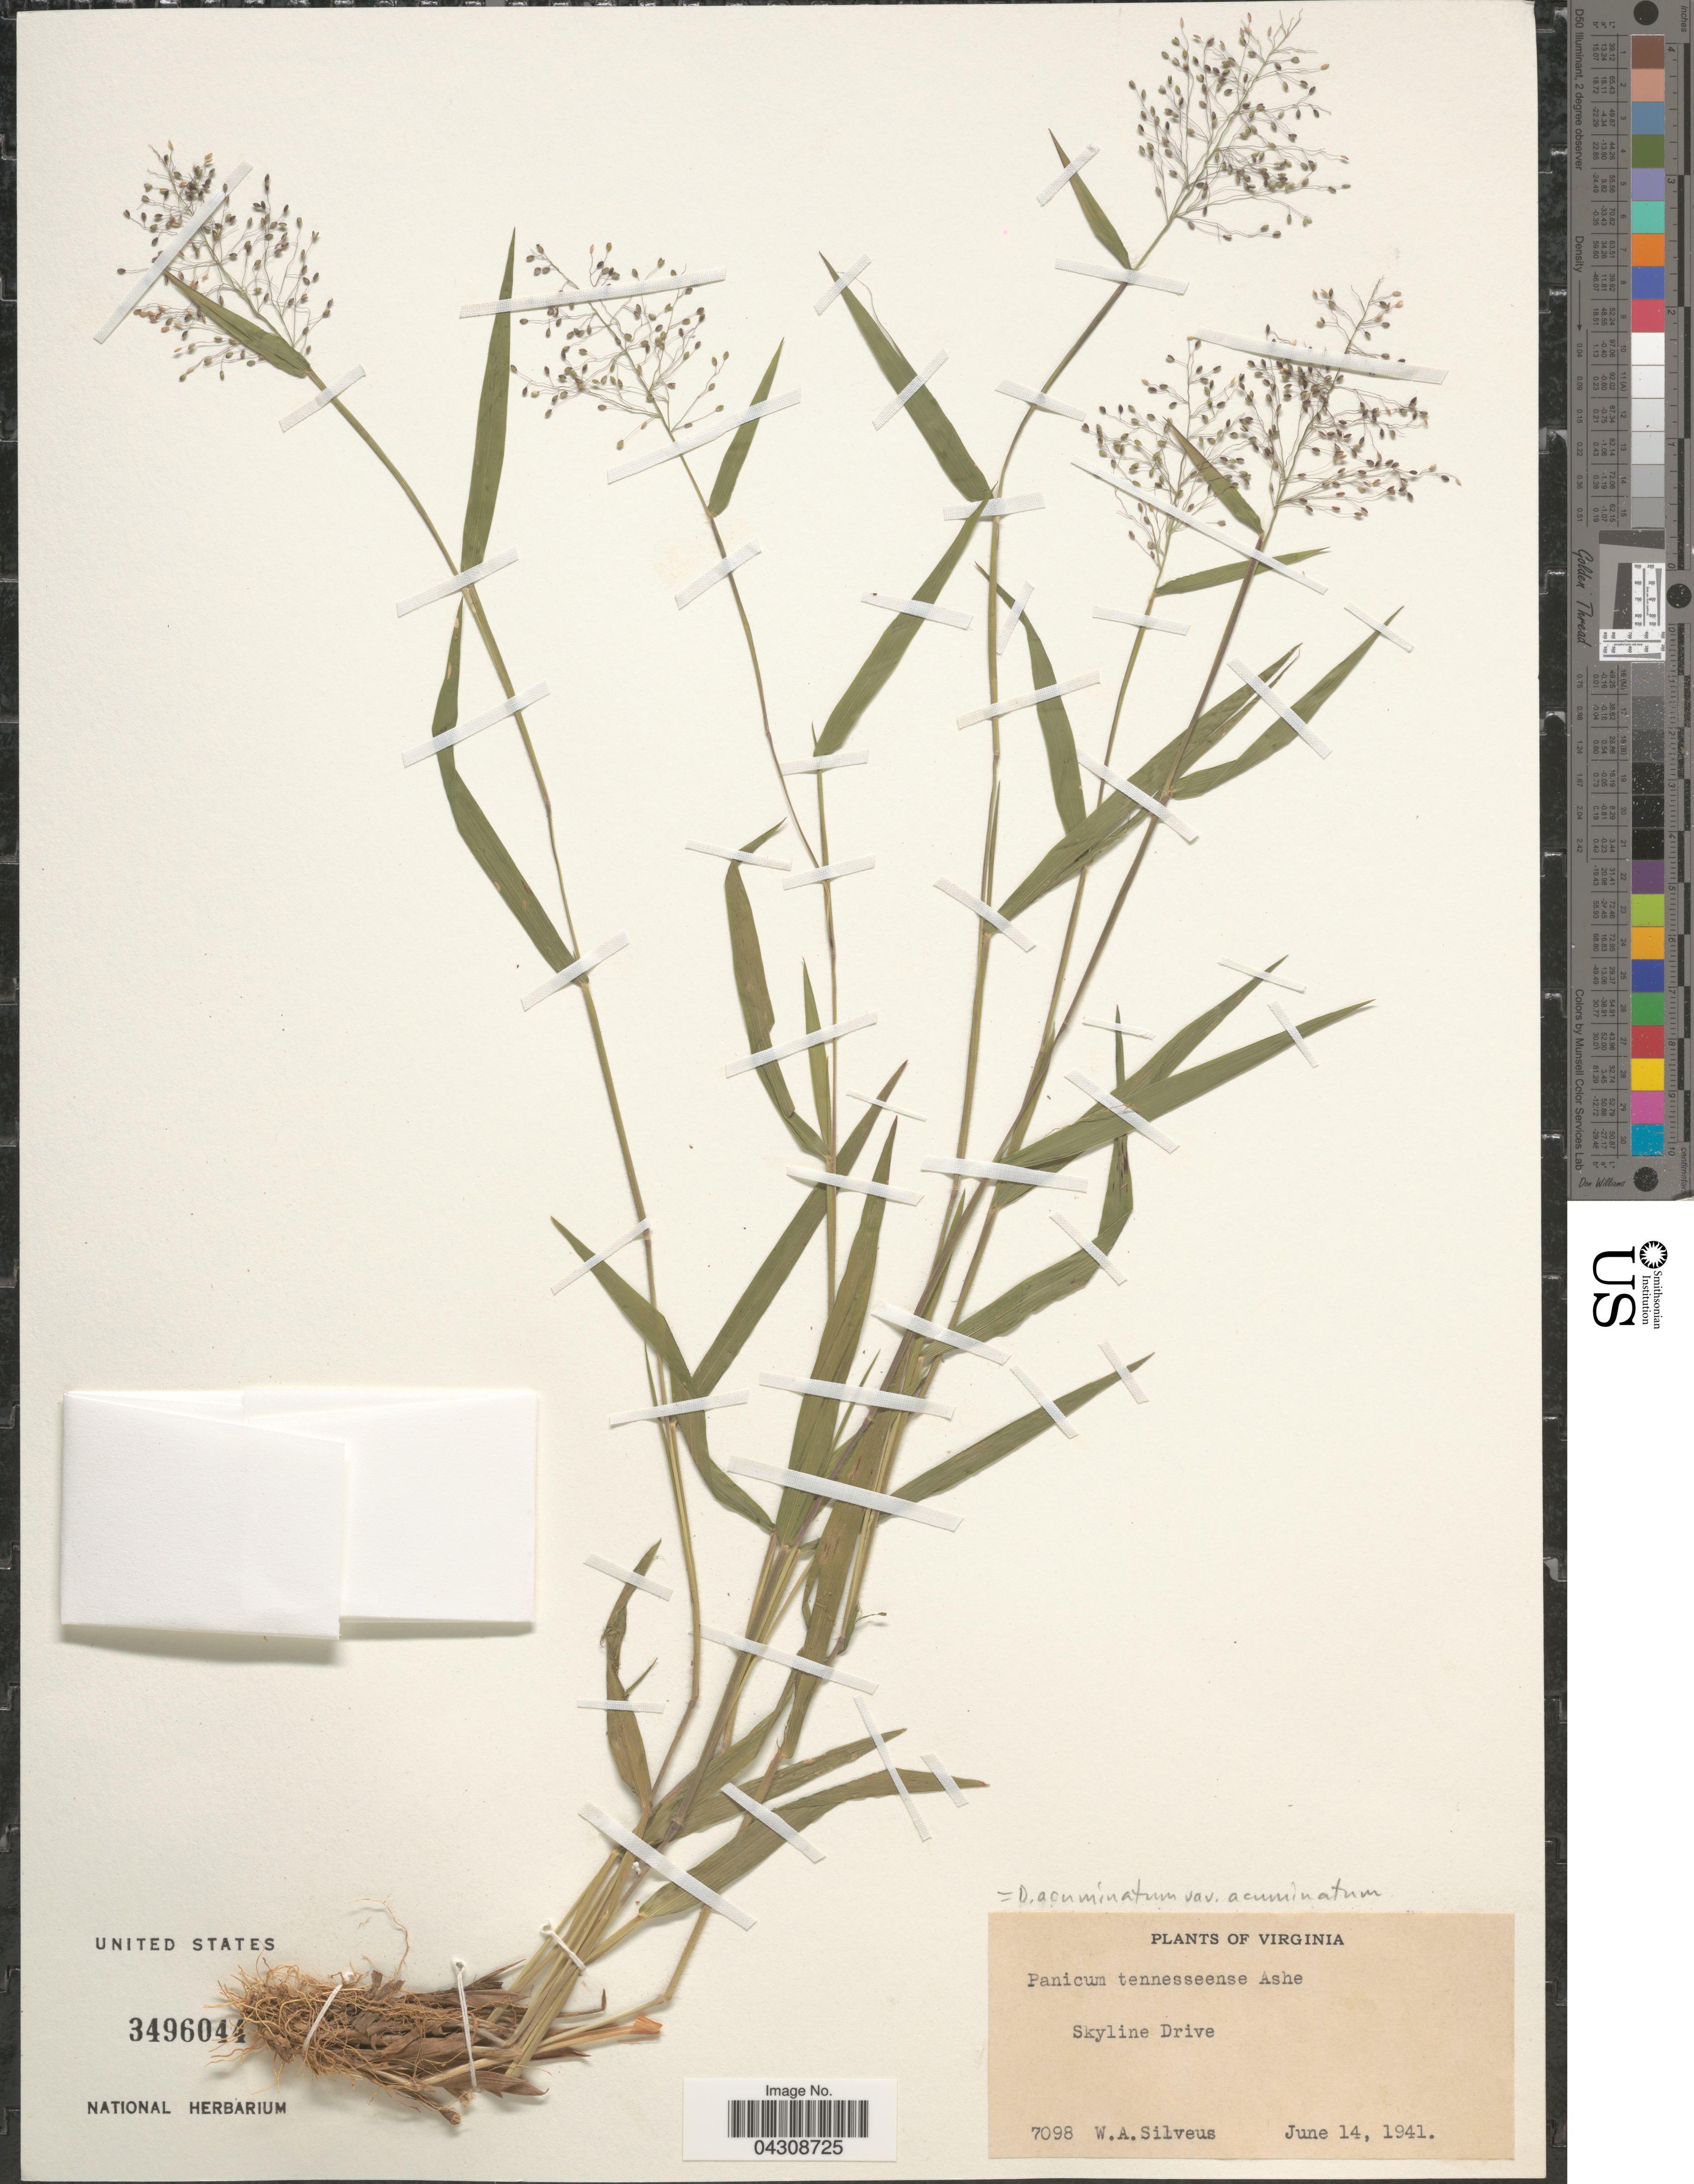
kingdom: Plantae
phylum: Tracheophyta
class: Liliopsida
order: Poales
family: Poaceae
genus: Dichanthelium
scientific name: Dichanthelium acuminatum var. acuminatum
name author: (Sw.) Gould & C.A. Clark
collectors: W. Silveus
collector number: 7098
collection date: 1941-06-14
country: United States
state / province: Virginia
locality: Skyline Drive.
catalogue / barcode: US 3496044